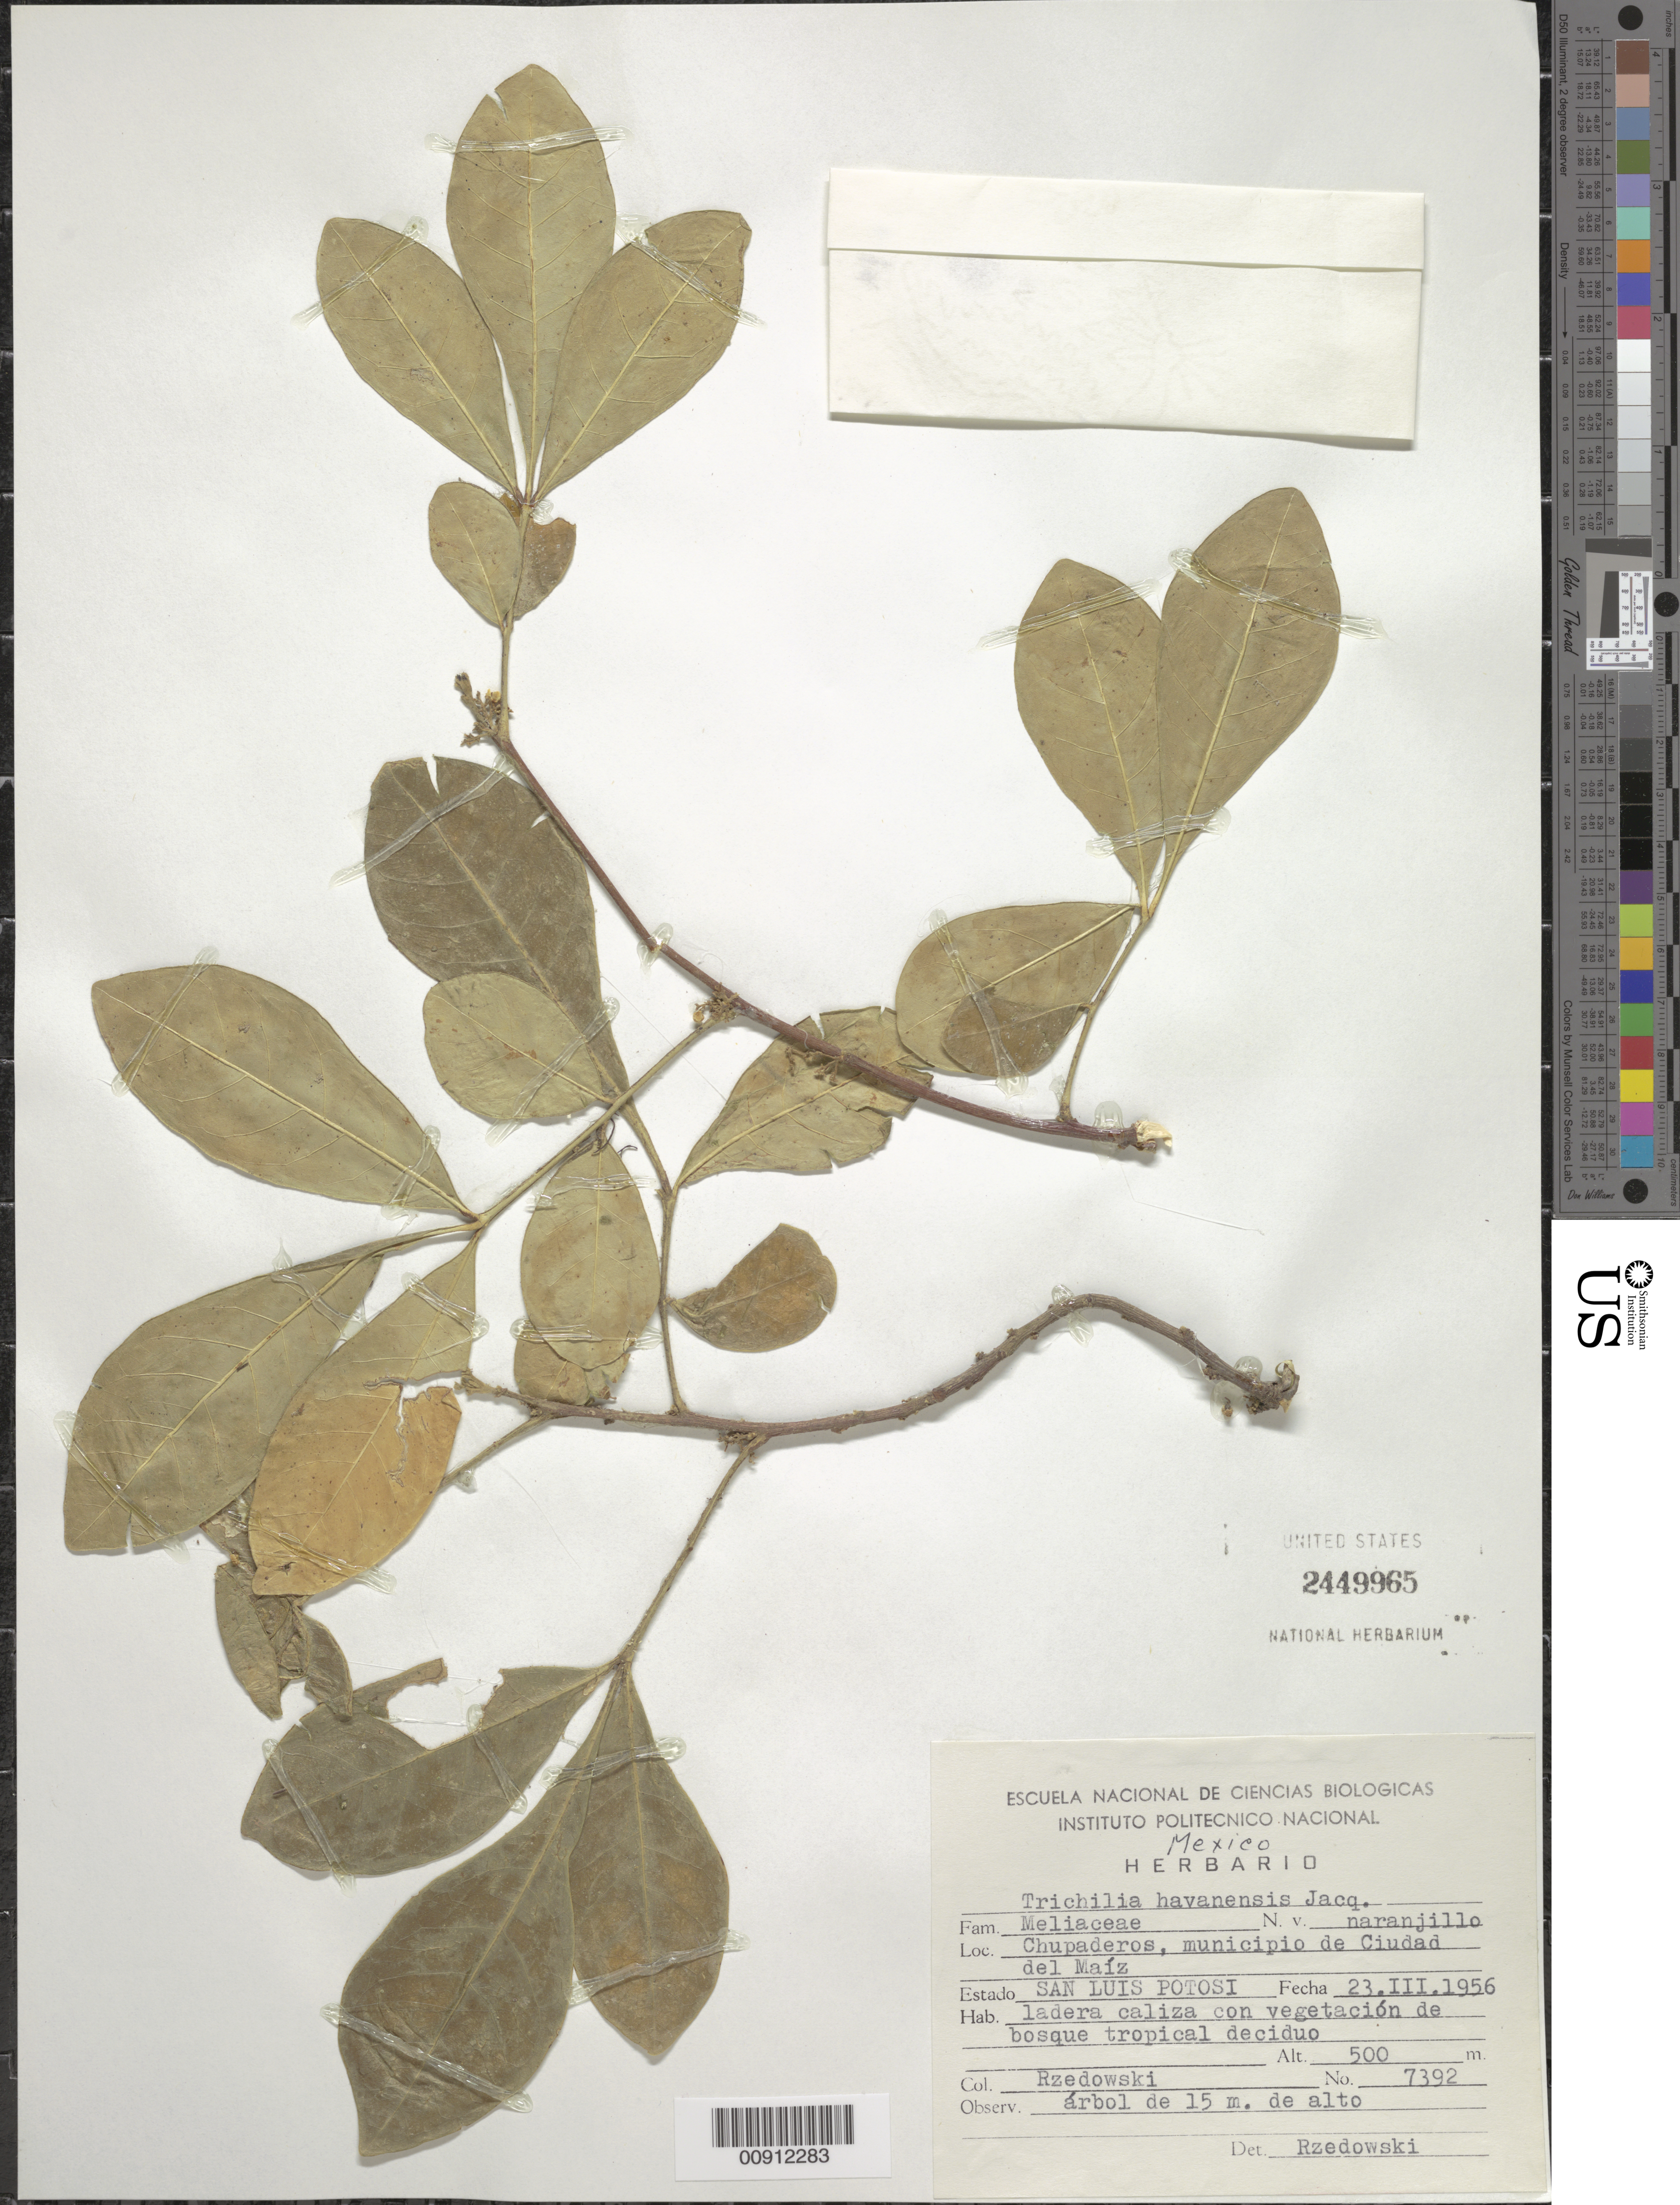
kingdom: Plantae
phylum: Tracheophyta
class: Magnoliopsida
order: Sapindales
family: Meliaceae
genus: Trichilia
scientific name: Trichilia havanensis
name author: Jacq.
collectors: J. Rzedowski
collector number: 7392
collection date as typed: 23 Mar 1956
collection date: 1956-03-23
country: Mexico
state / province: San Luis Potosí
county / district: Ciudad del Maíz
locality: Chupaderos, municipio de Ciudad del Maíz, San Luis Potosí.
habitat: Ladera caliza con vegetación de bosque tropical deciduo.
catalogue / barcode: US 2449965